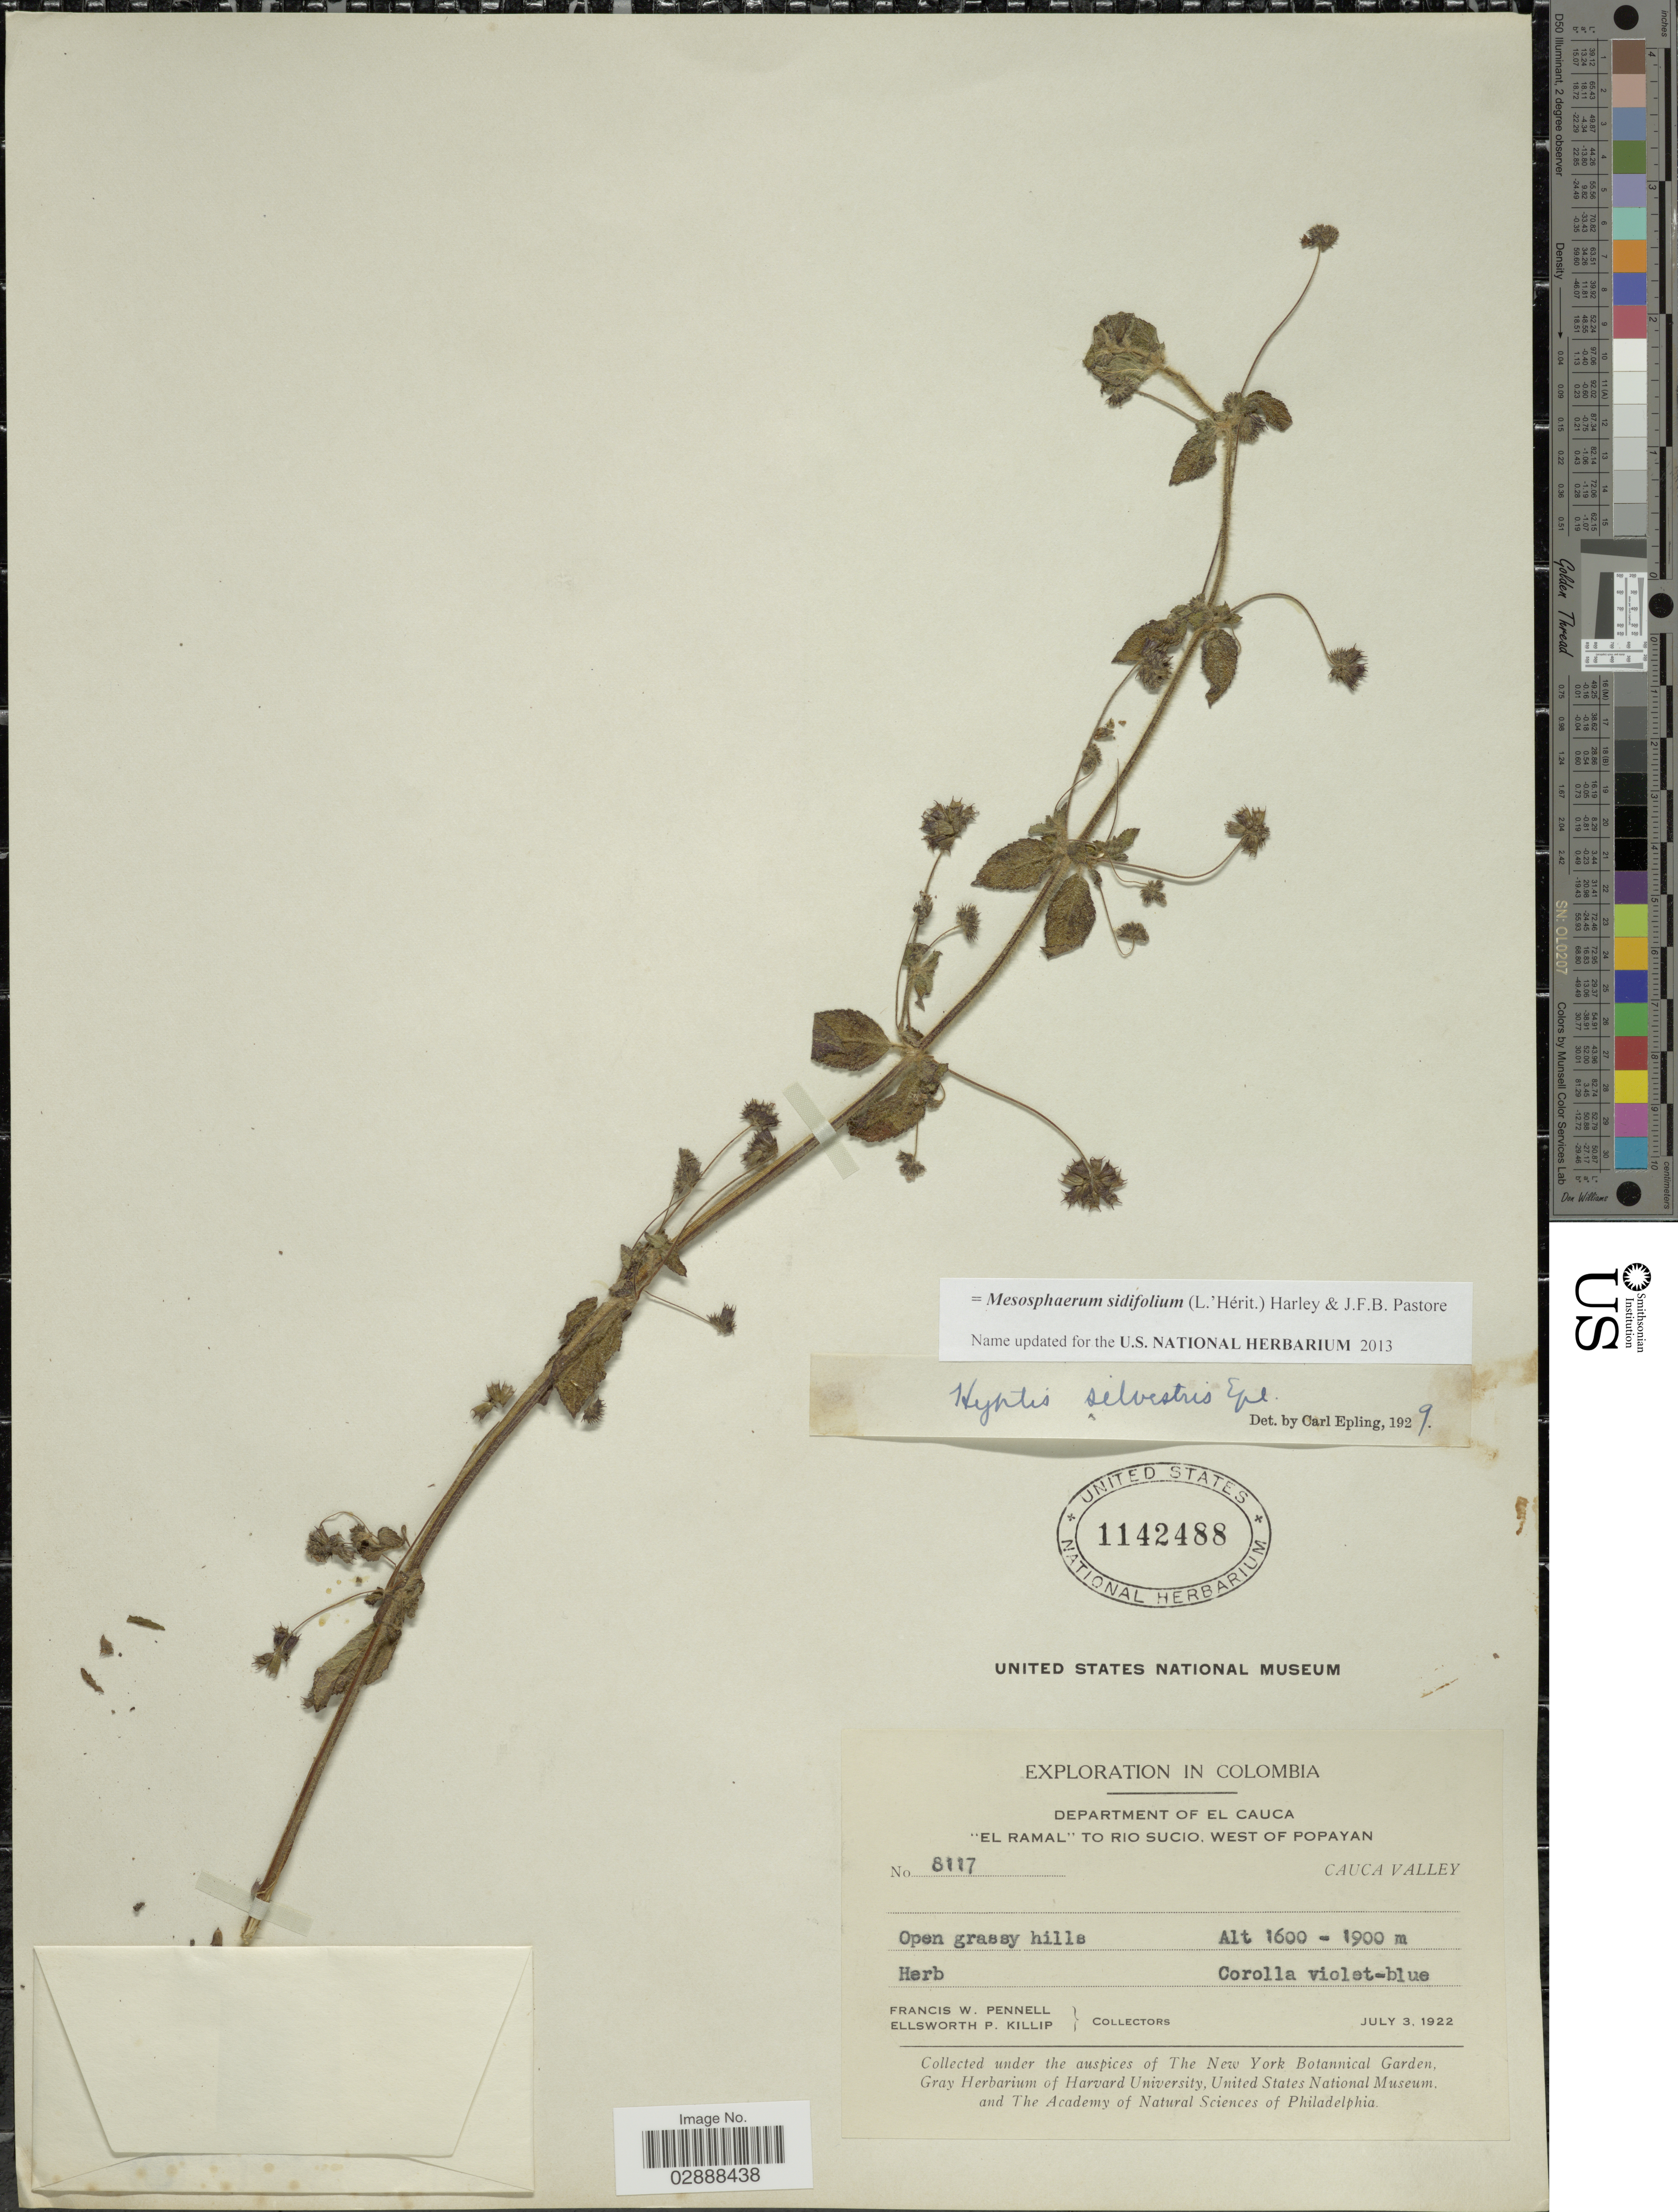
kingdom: Plantae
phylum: Tracheophyta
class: Magnoliopsida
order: Lamiales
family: Lamiaceae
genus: Mesosphaerum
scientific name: Mesosphaerum sidifolium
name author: (L'Hér.) Harley & J.F.B. Pastore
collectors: F. W. Pennell & E. P. Killip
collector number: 8117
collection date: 1922-07-03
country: Colombia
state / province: Cauca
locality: Department of El Cauca, "El Ramal" to Rio Sucio, west of Popayan, Cauca Valley.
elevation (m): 1600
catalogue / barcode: US 1142488